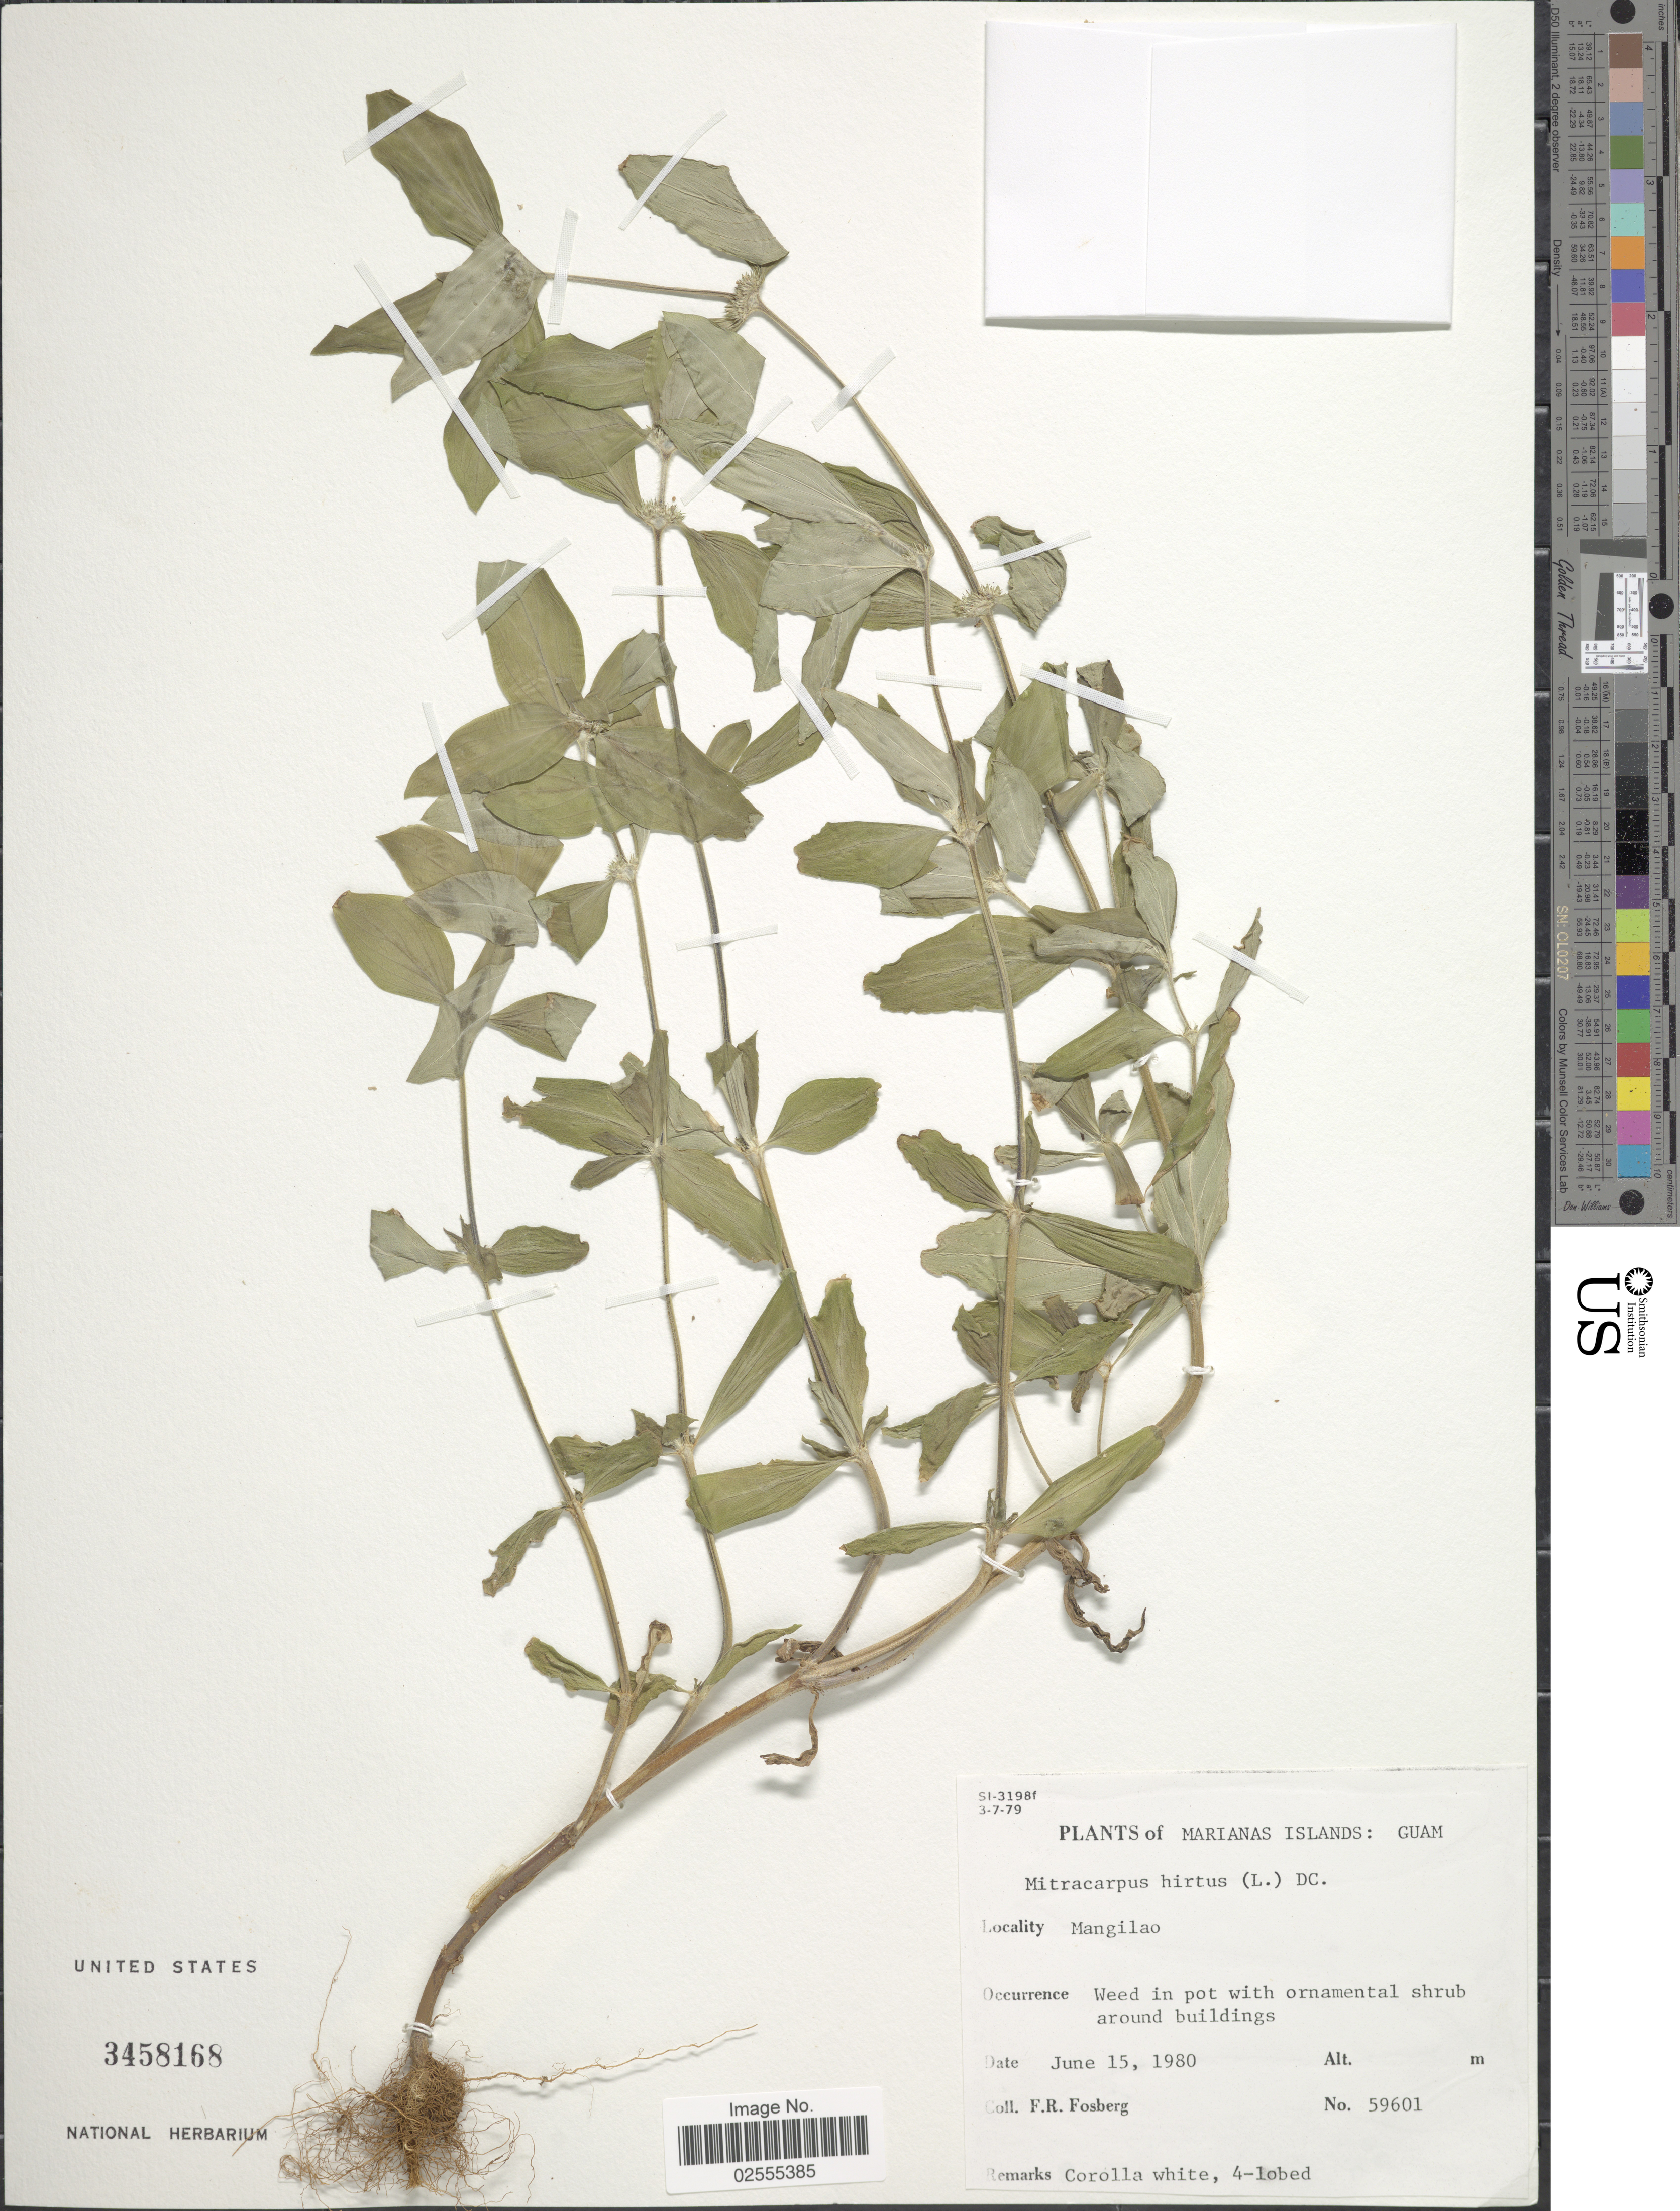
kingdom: Plantae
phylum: Tracheophyta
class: Magnoliopsida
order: Gentianales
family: Rubiaceae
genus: Mitracarpus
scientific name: Mitracarpus hirtus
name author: (L.) DC.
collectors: F. R. Fosberg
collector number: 59601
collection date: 1980-06-15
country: Guam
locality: Marianas Islands. Guam. Mangilao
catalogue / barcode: US 3458168